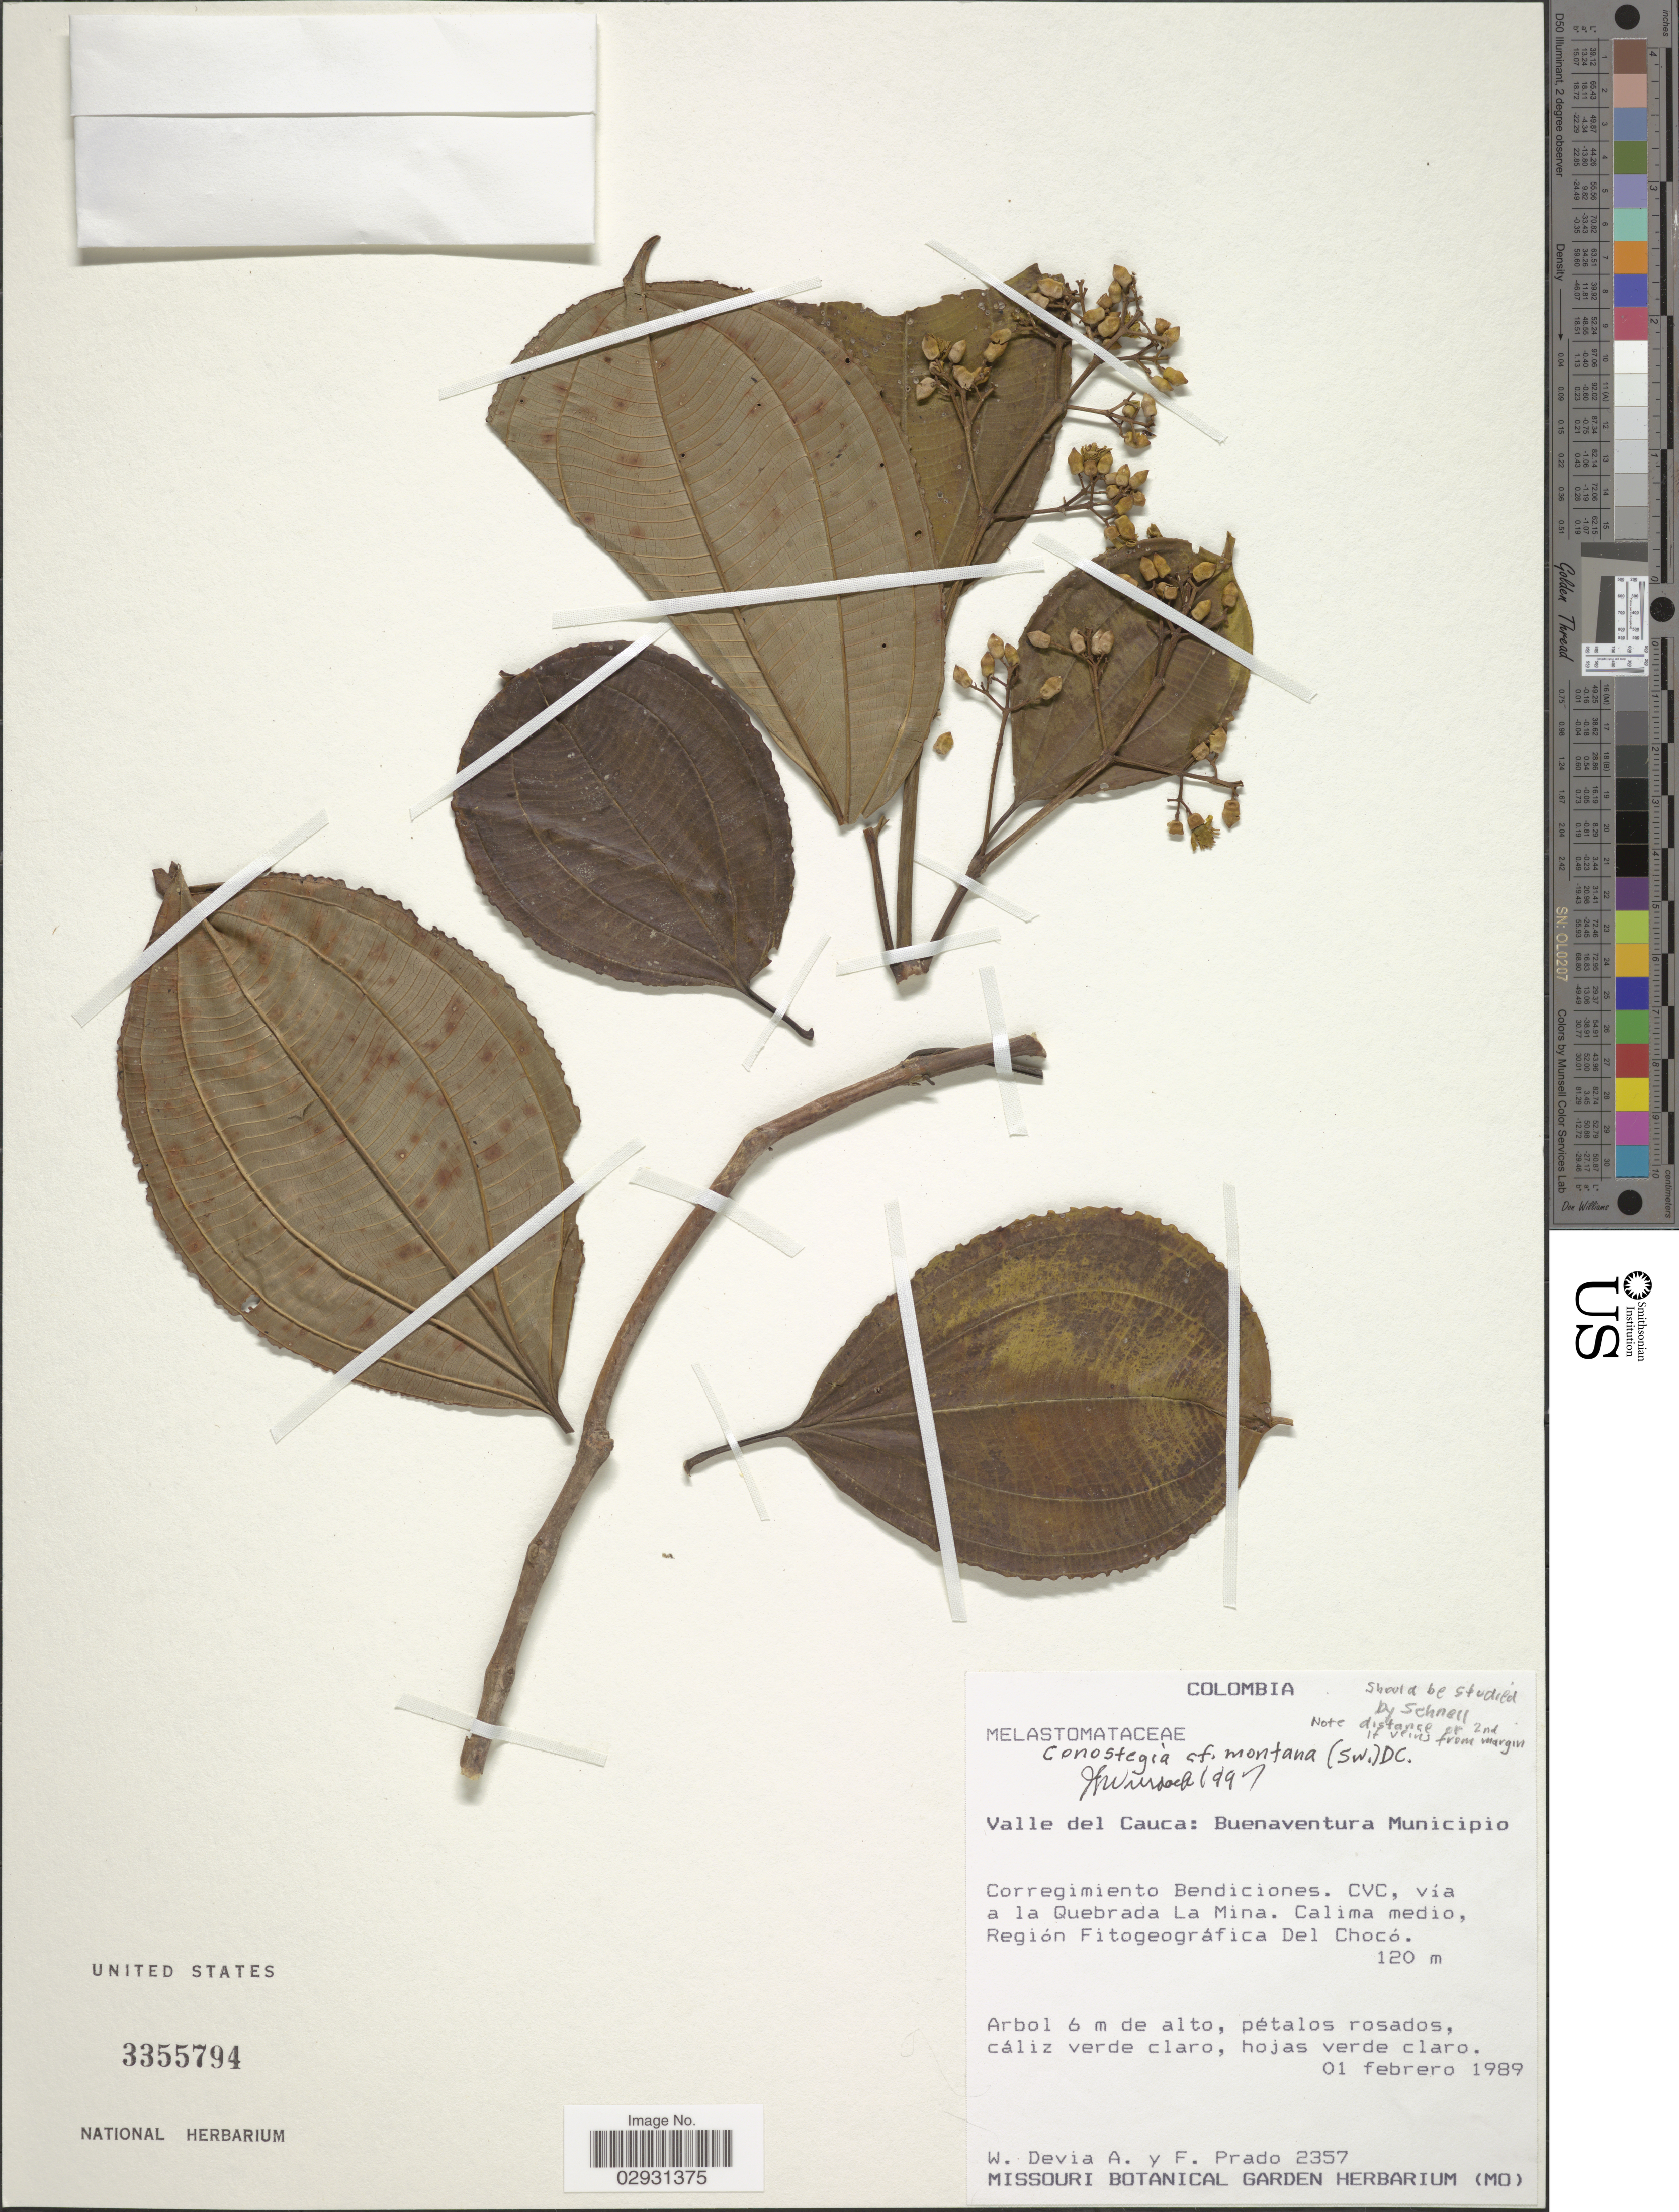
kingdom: Plantae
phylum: Tracheophyta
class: Magnoliopsida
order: Myrtales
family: Melastomataceae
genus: Conostegia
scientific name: Conostegia montana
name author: (Sw.) D. Don ex DC.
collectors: W. Devia A. & F. Prado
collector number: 2357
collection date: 1989-02-01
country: Colombia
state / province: Valle del Cauca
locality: Buenaventura Municipio. Corregimiento Bendiciones. CVC. vía a la Quebrada La Mina. Calima medio, Región Fitogeográfica Del Chocó.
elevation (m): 120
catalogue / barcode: US 3355794